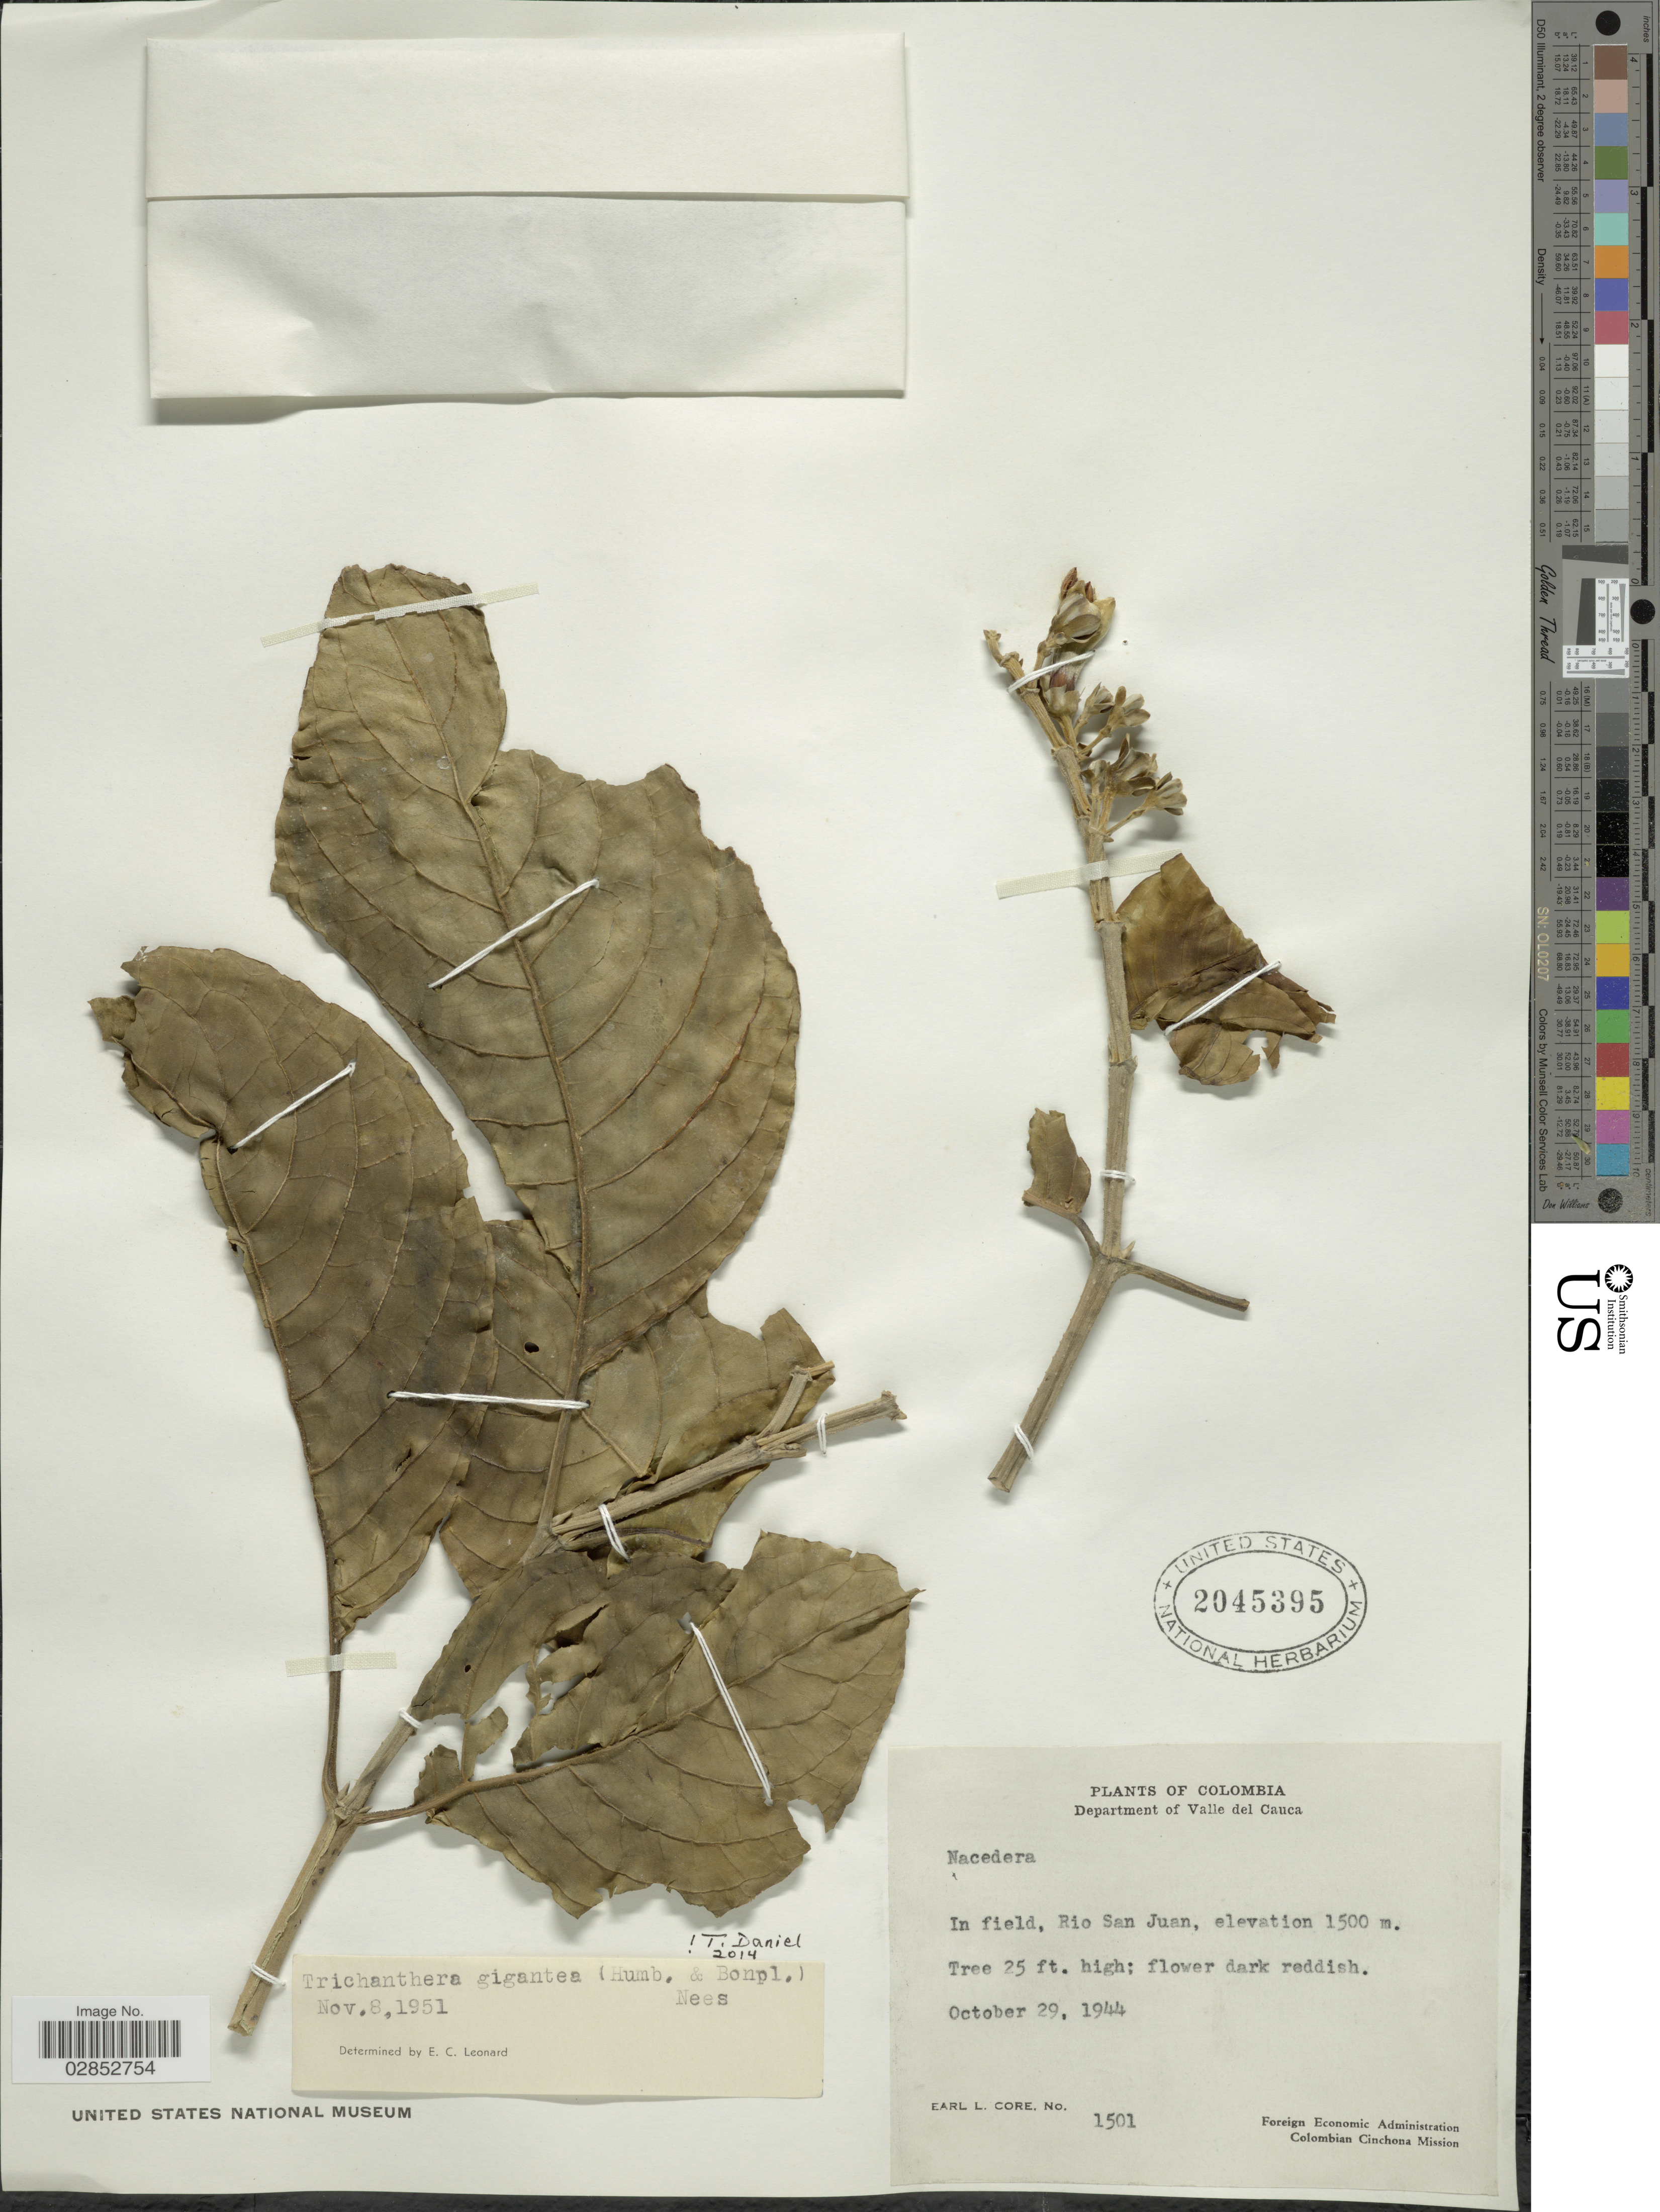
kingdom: Plantae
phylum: Tracheophyta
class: Magnoliopsida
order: Lamiales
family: Acanthaceae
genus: Trichanthera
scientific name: Trichanthera gigantea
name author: (Bonpl.) Nees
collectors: E. L. Core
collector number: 1501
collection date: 1944-10-29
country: Colombia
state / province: Valle del Cauca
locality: Department of Valle del Cauca. In field, Rio San Juan.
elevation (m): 1500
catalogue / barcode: US 2045395